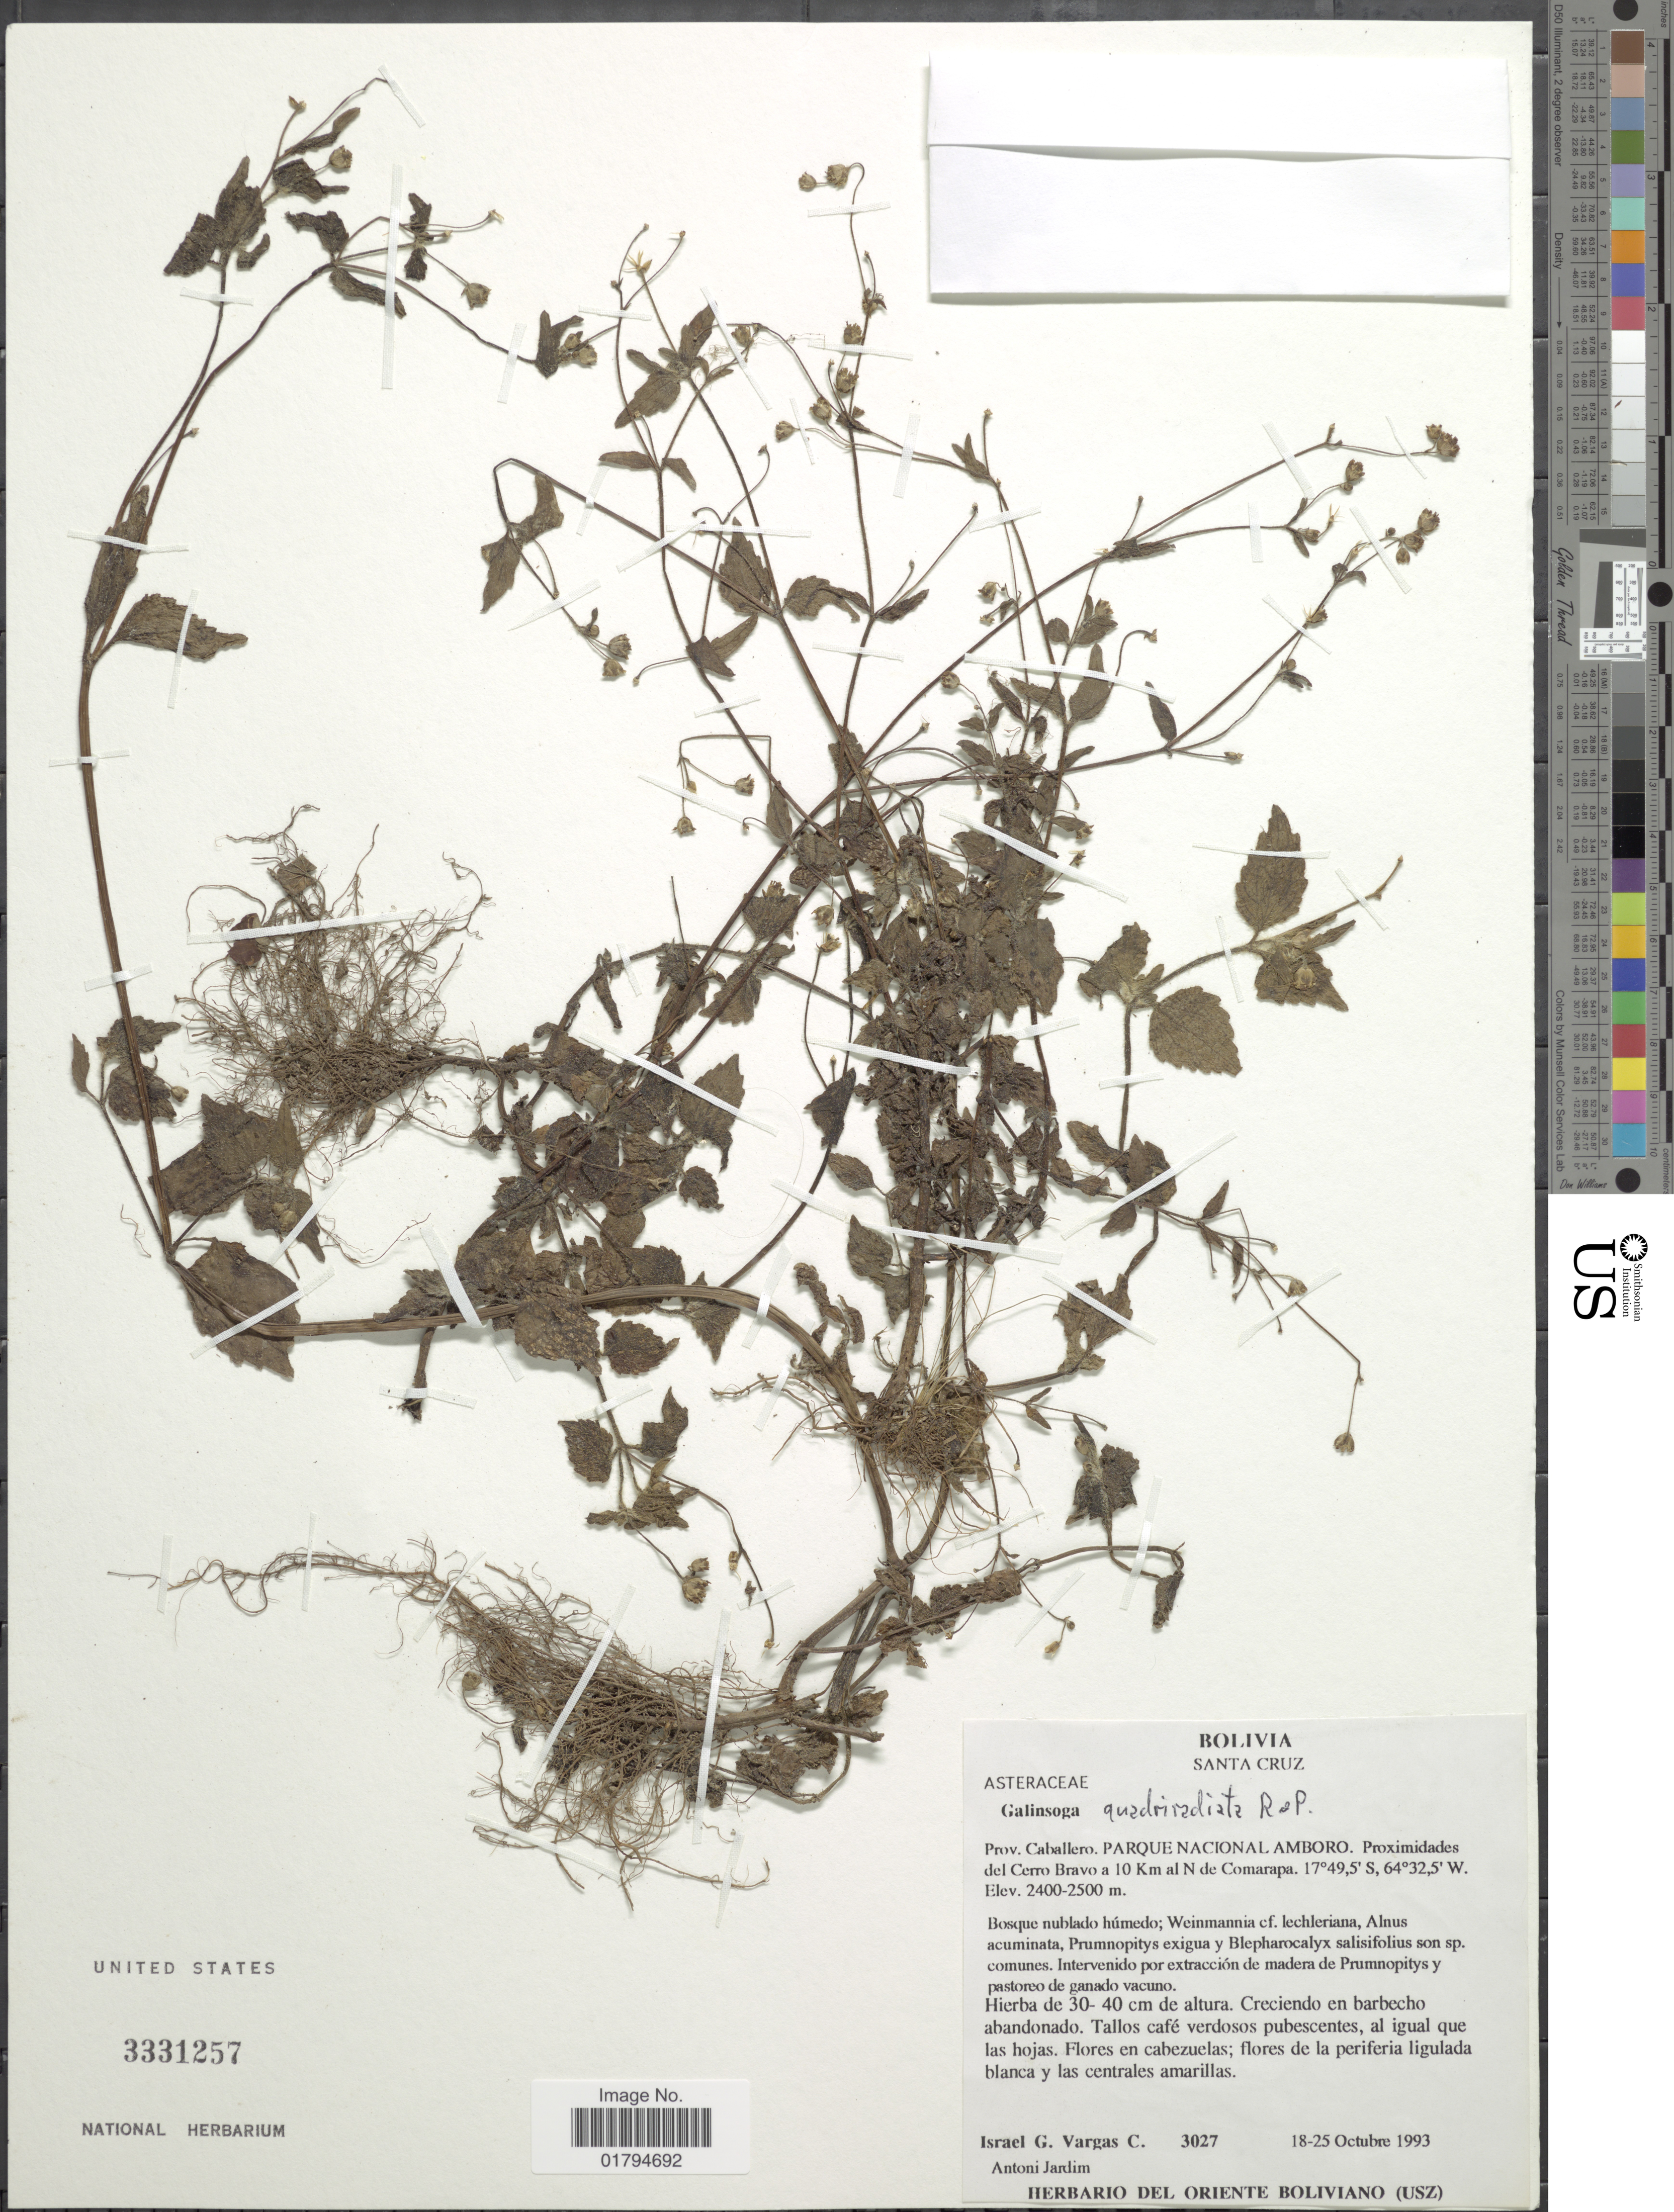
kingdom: Plantae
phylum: Tracheophyta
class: Magnoliopsida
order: Asterales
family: Asteraceae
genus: Galinsoga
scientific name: Galinsoga quadriradiata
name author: Ruiz & Pav.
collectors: I. G. Vargas C.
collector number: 3027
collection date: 1993-10-18/1993-10-25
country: Argentina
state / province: Santa Cruz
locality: Prov. Caballero.Parque Nacional Amboro. Proximidades del Cerro Bravo a 10 km al N de Comarapa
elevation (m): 2400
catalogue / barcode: US 3331257